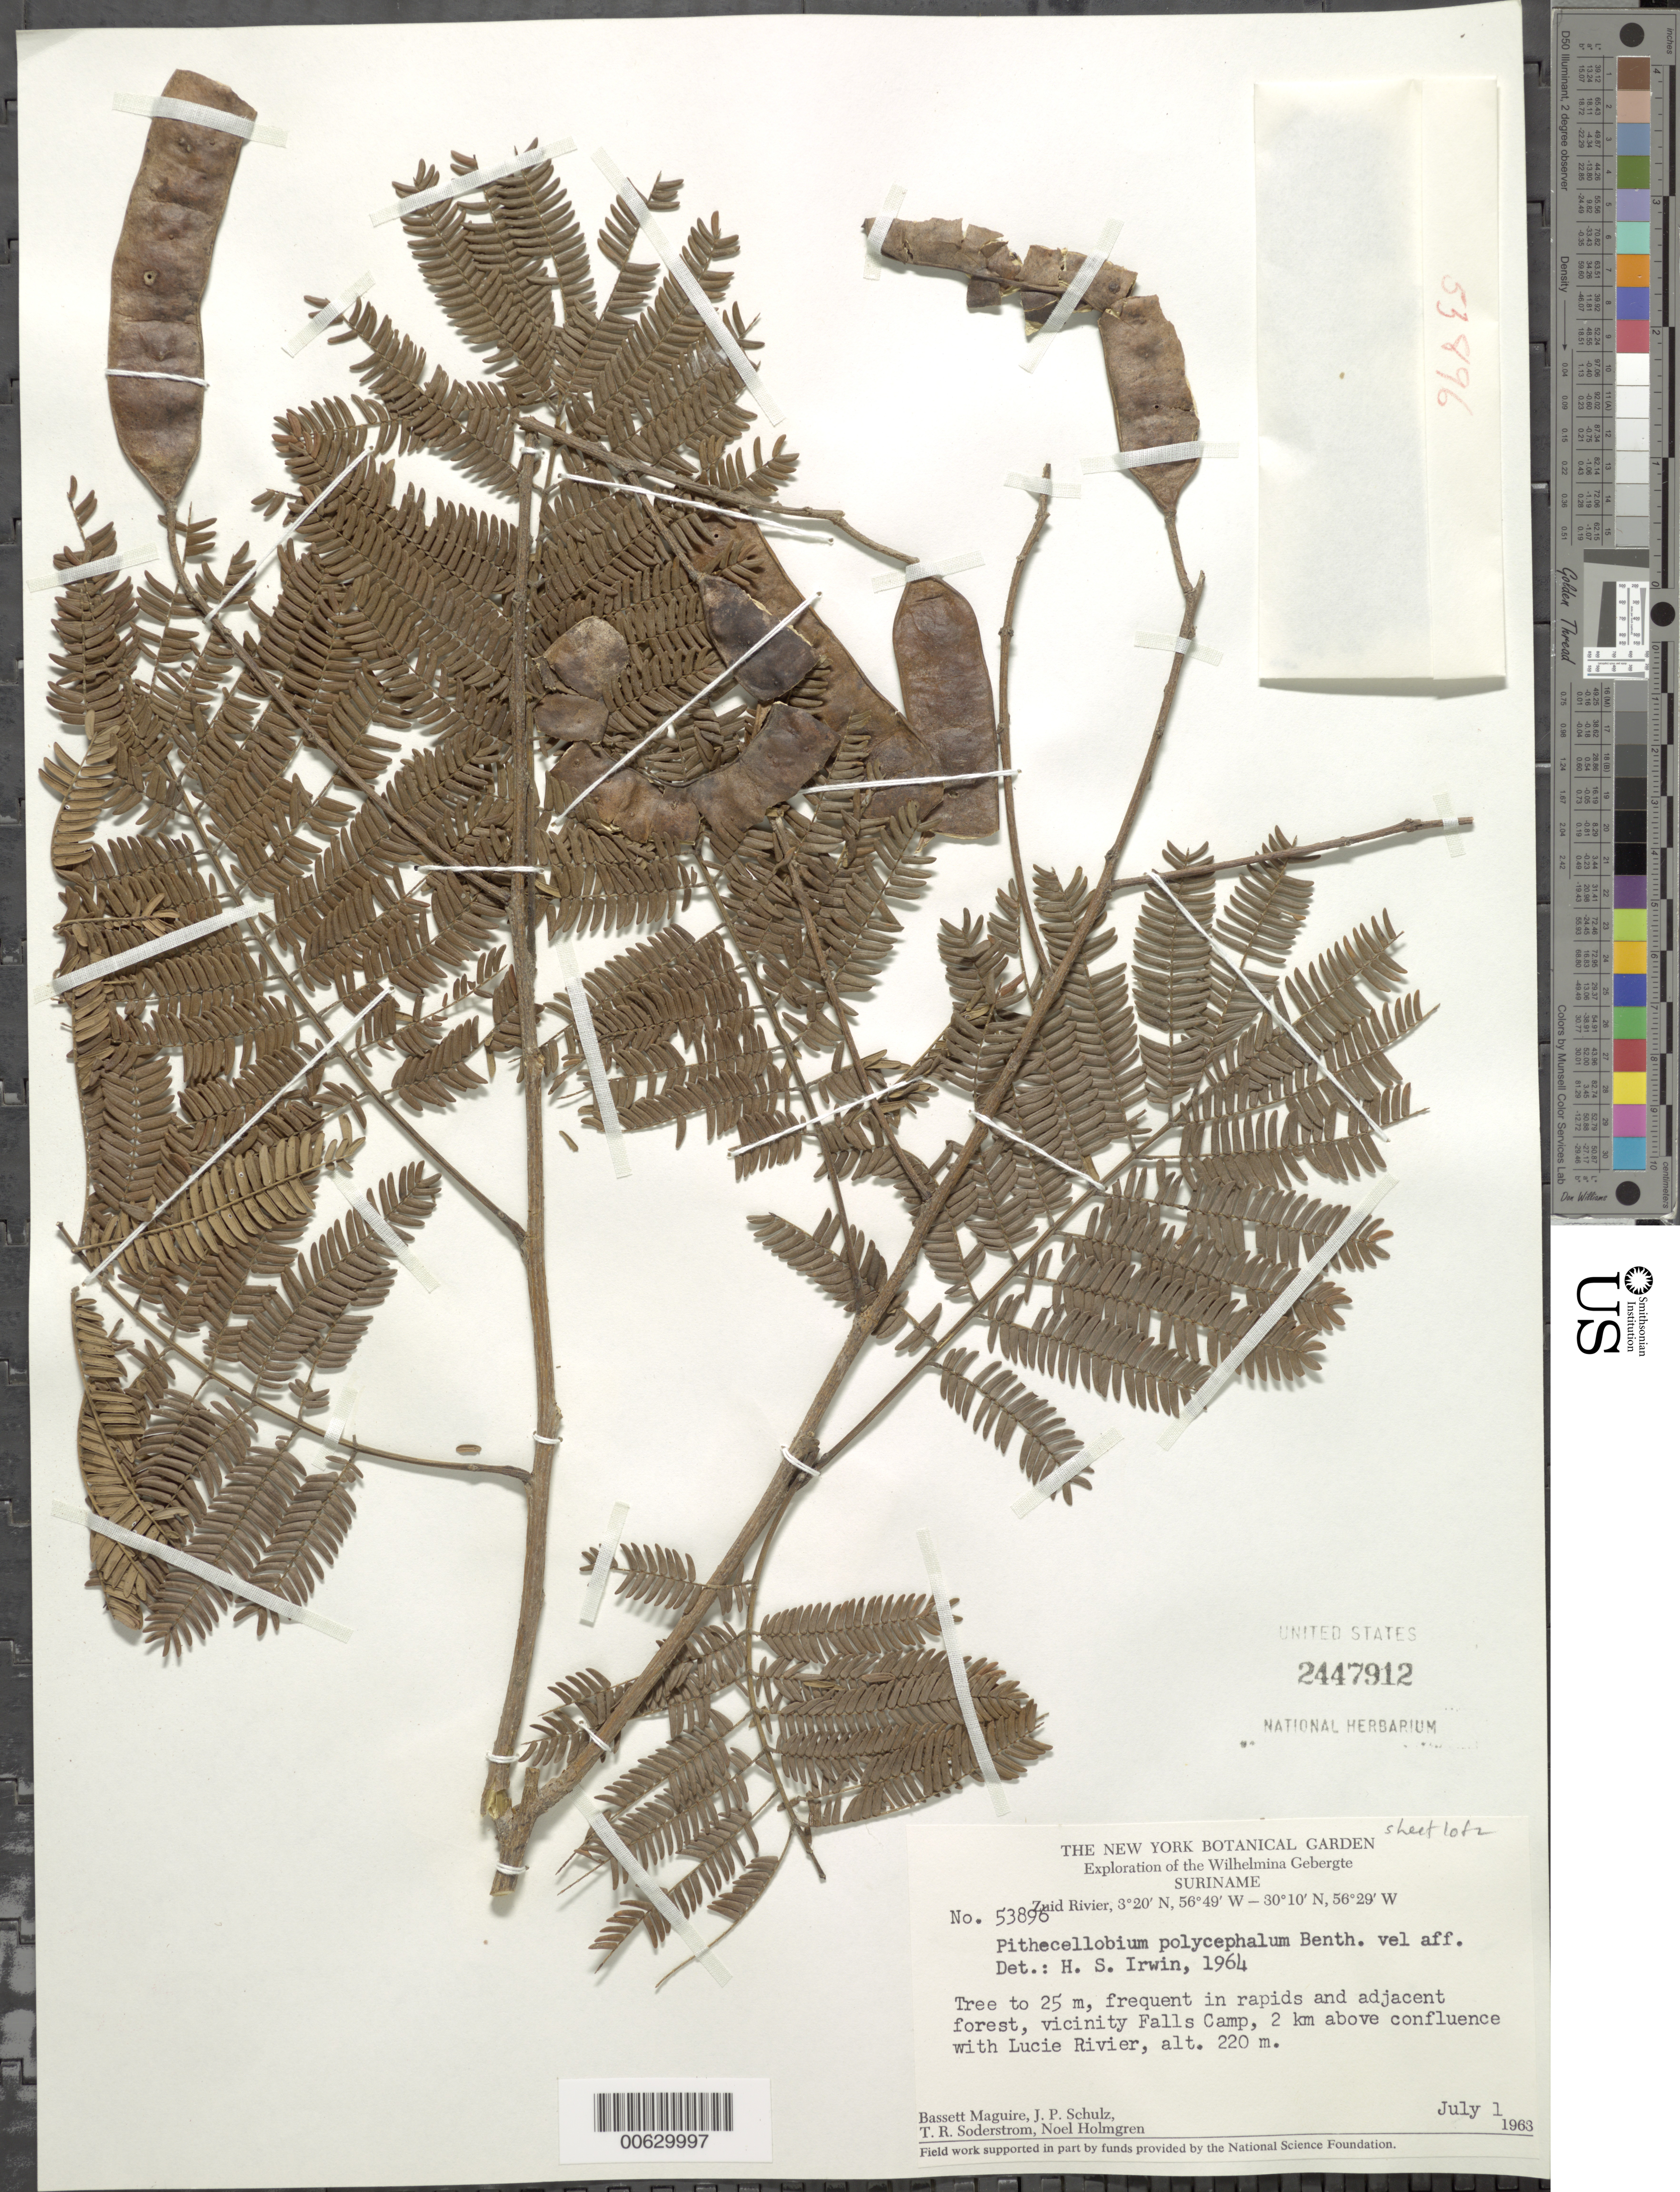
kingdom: Plantae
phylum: Tracheophyta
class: Magnoliopsida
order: Fabales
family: Fabaceae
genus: Pseudalbizzia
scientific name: Pseudalbizzia sp.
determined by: Strong, Mark T., (BOT), Smithsonian Institution - National Museum of Natural History (UNITED STATES)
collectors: B. Maguire, J. P. Schulz, T. R. Soderstrom & N. H. Holmgren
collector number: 53896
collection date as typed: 1-Jul-63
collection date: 1963-07-01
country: Suriname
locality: Zuid River, 2 km above confl. with Lucie River, vic. Falls Camp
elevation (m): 220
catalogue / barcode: US 2447912